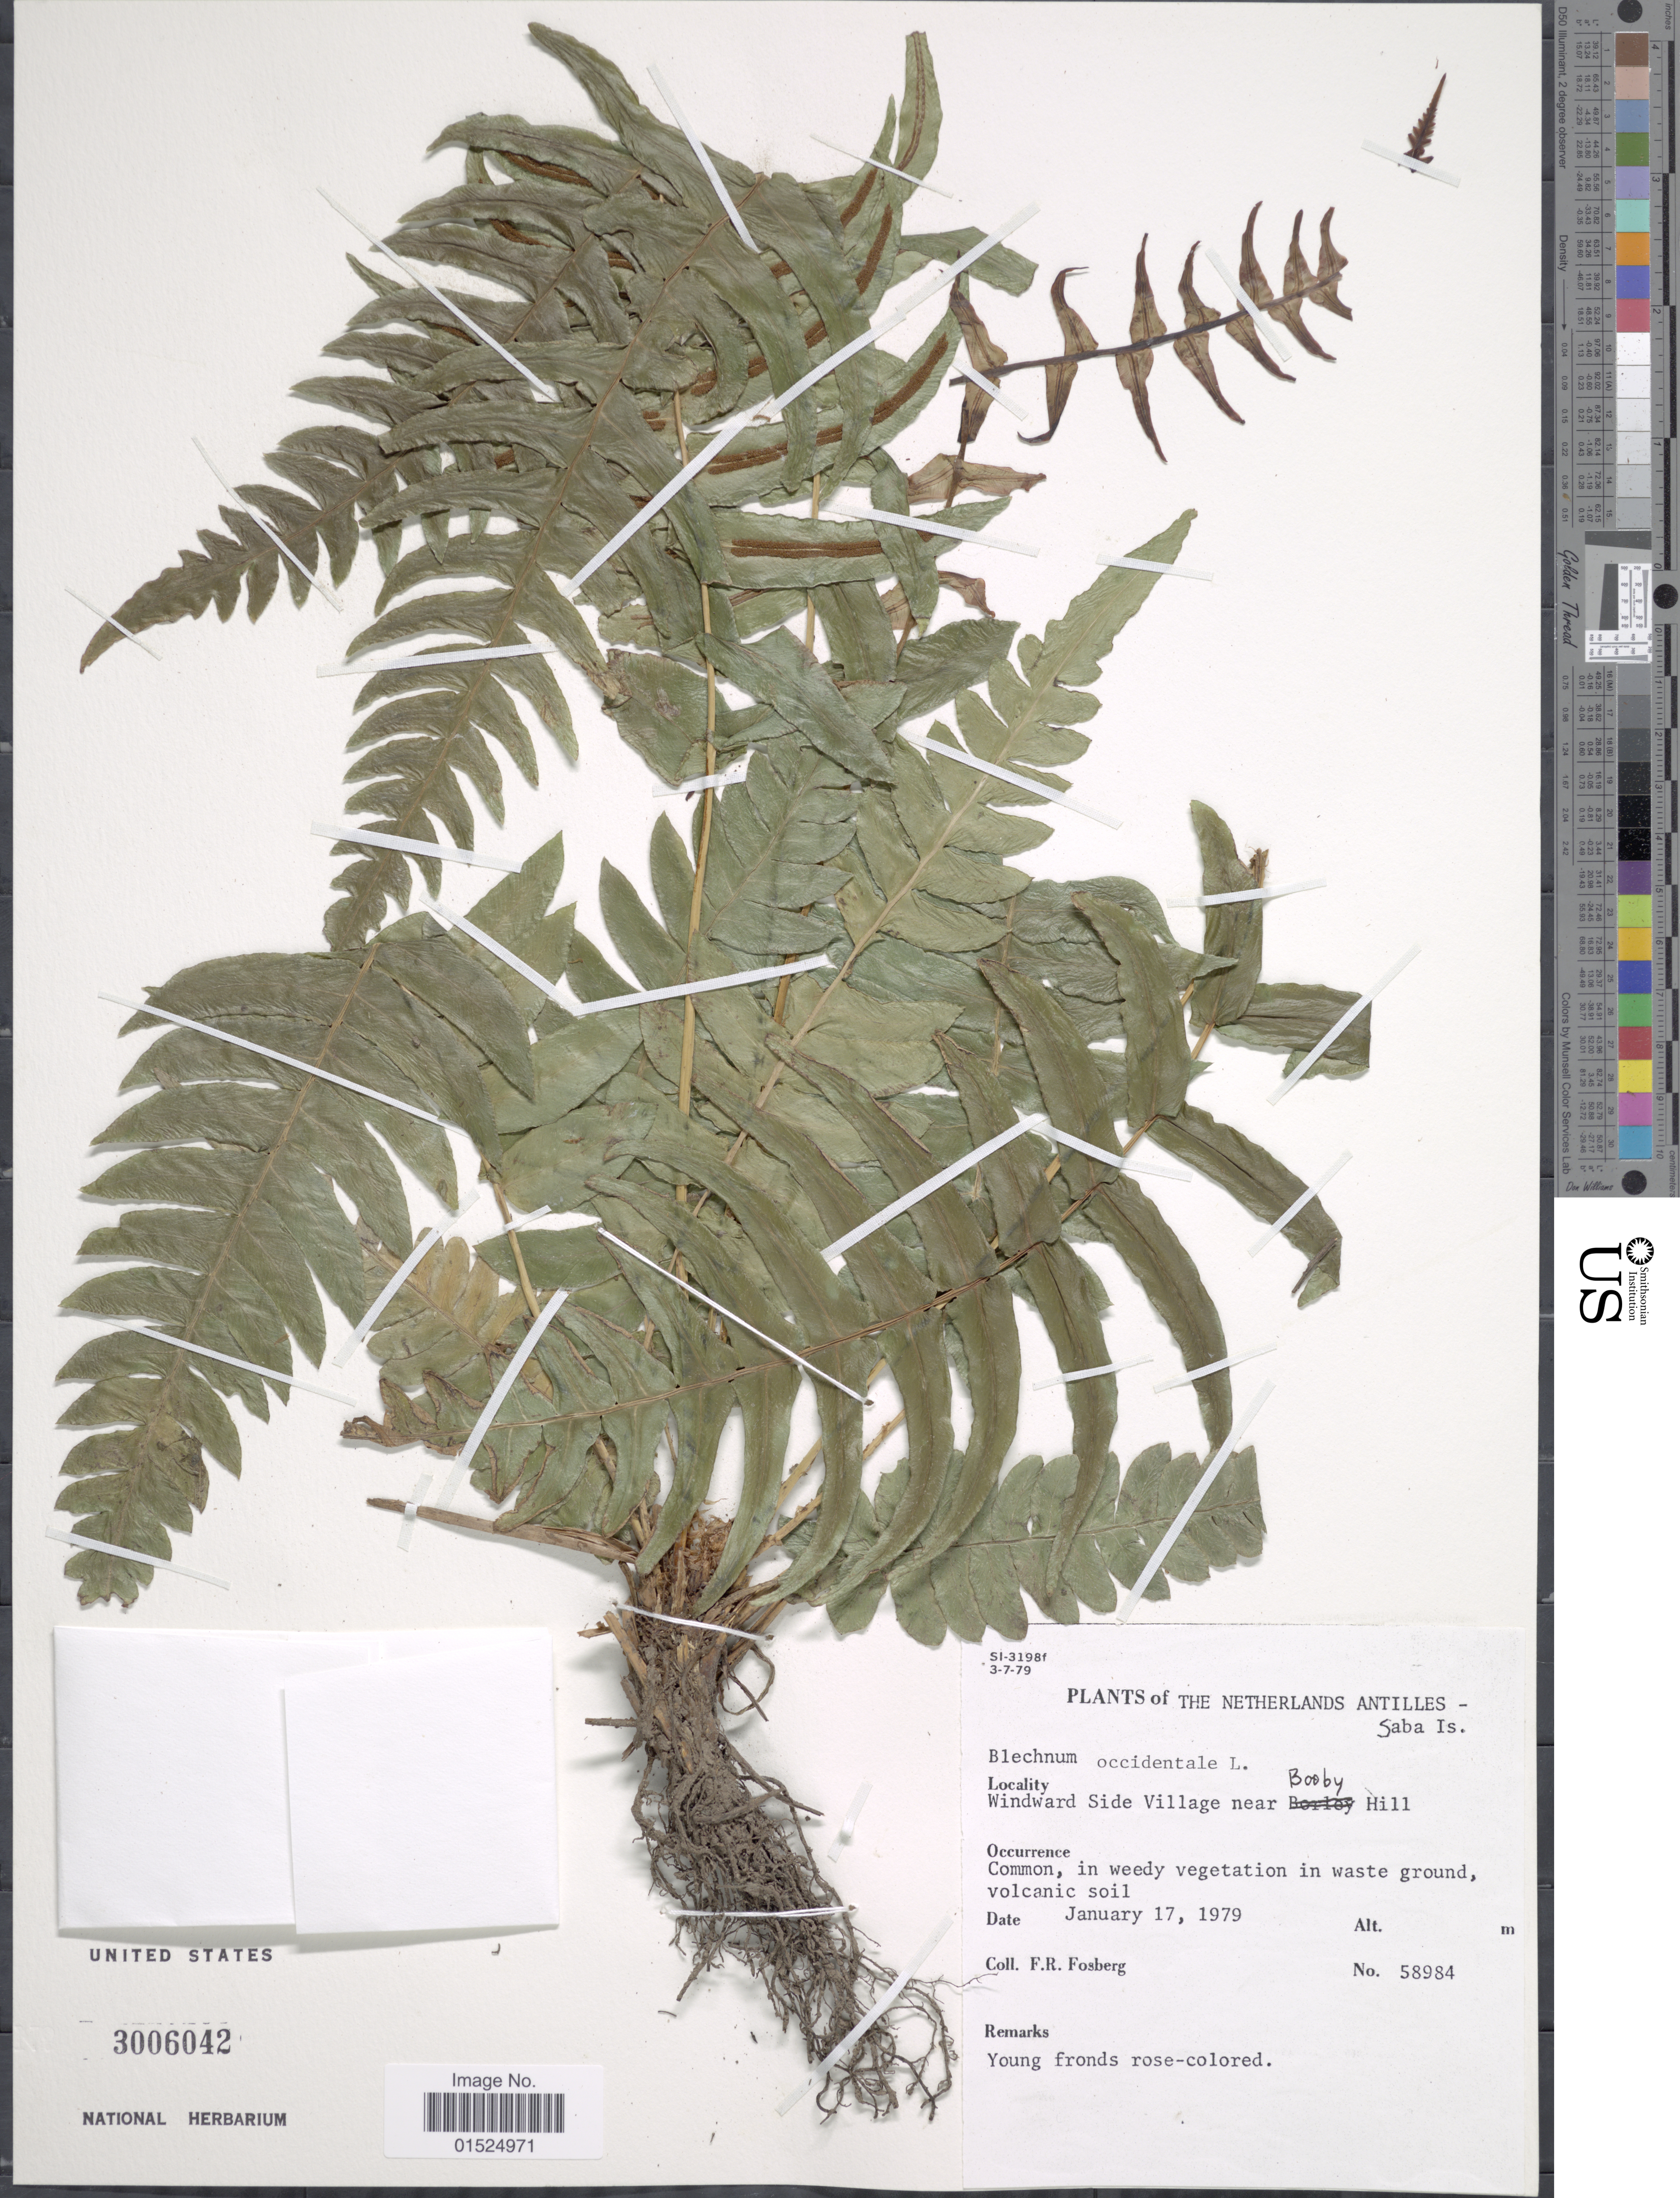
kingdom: Plantae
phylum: Tracheophyta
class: Polypodiopsida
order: Polypodiales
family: Blechnaceae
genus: Blechnum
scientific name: Blechnum occidentale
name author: L.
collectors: F. R. Fosberg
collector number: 58984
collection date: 1979-01-17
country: Netherlands Antilles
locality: Saba Is., Windward Side Village near Booby Hill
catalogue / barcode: US 3006042